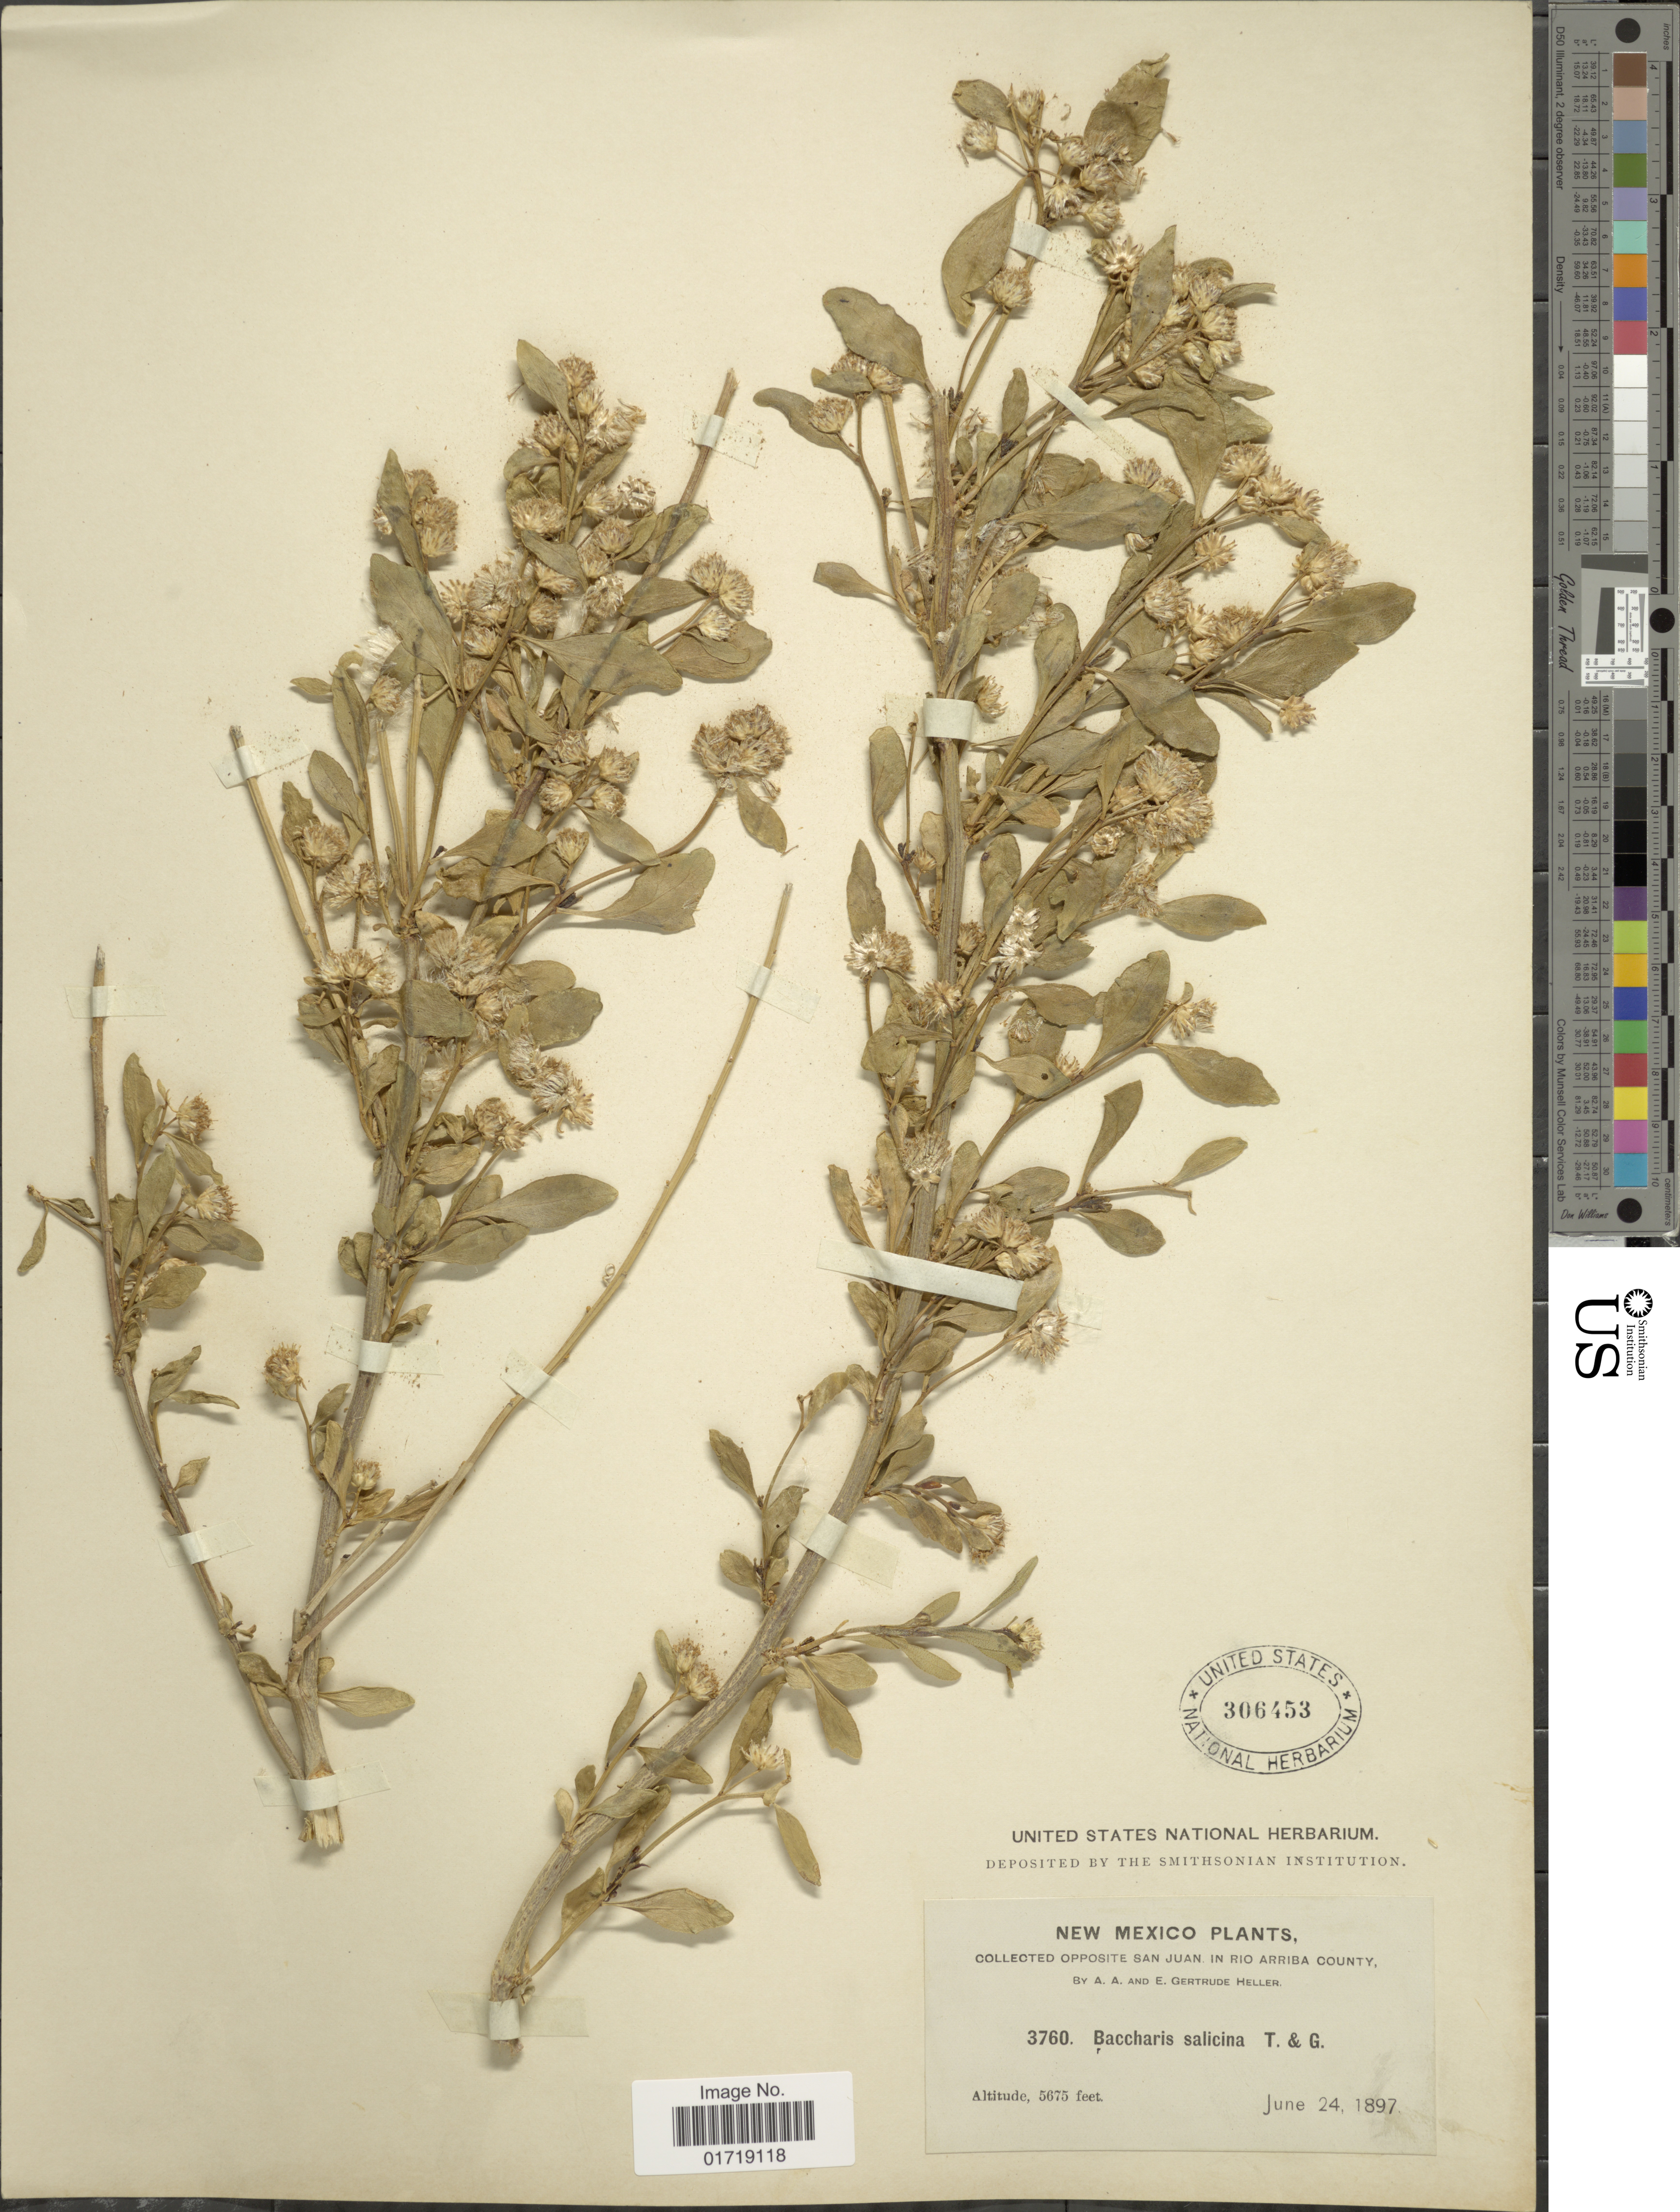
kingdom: Plantae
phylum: Tracheophyta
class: Magnoliopsida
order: Asterales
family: Asteraceae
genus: Baccharis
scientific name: Baccharis salicina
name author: Torr. & A. Gray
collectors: A. A. Heller & E. G. Heller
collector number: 3760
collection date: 1897-06-24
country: United States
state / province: New Mexico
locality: Opposite San Juan in Rio Arriba County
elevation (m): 1730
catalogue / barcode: US 306453